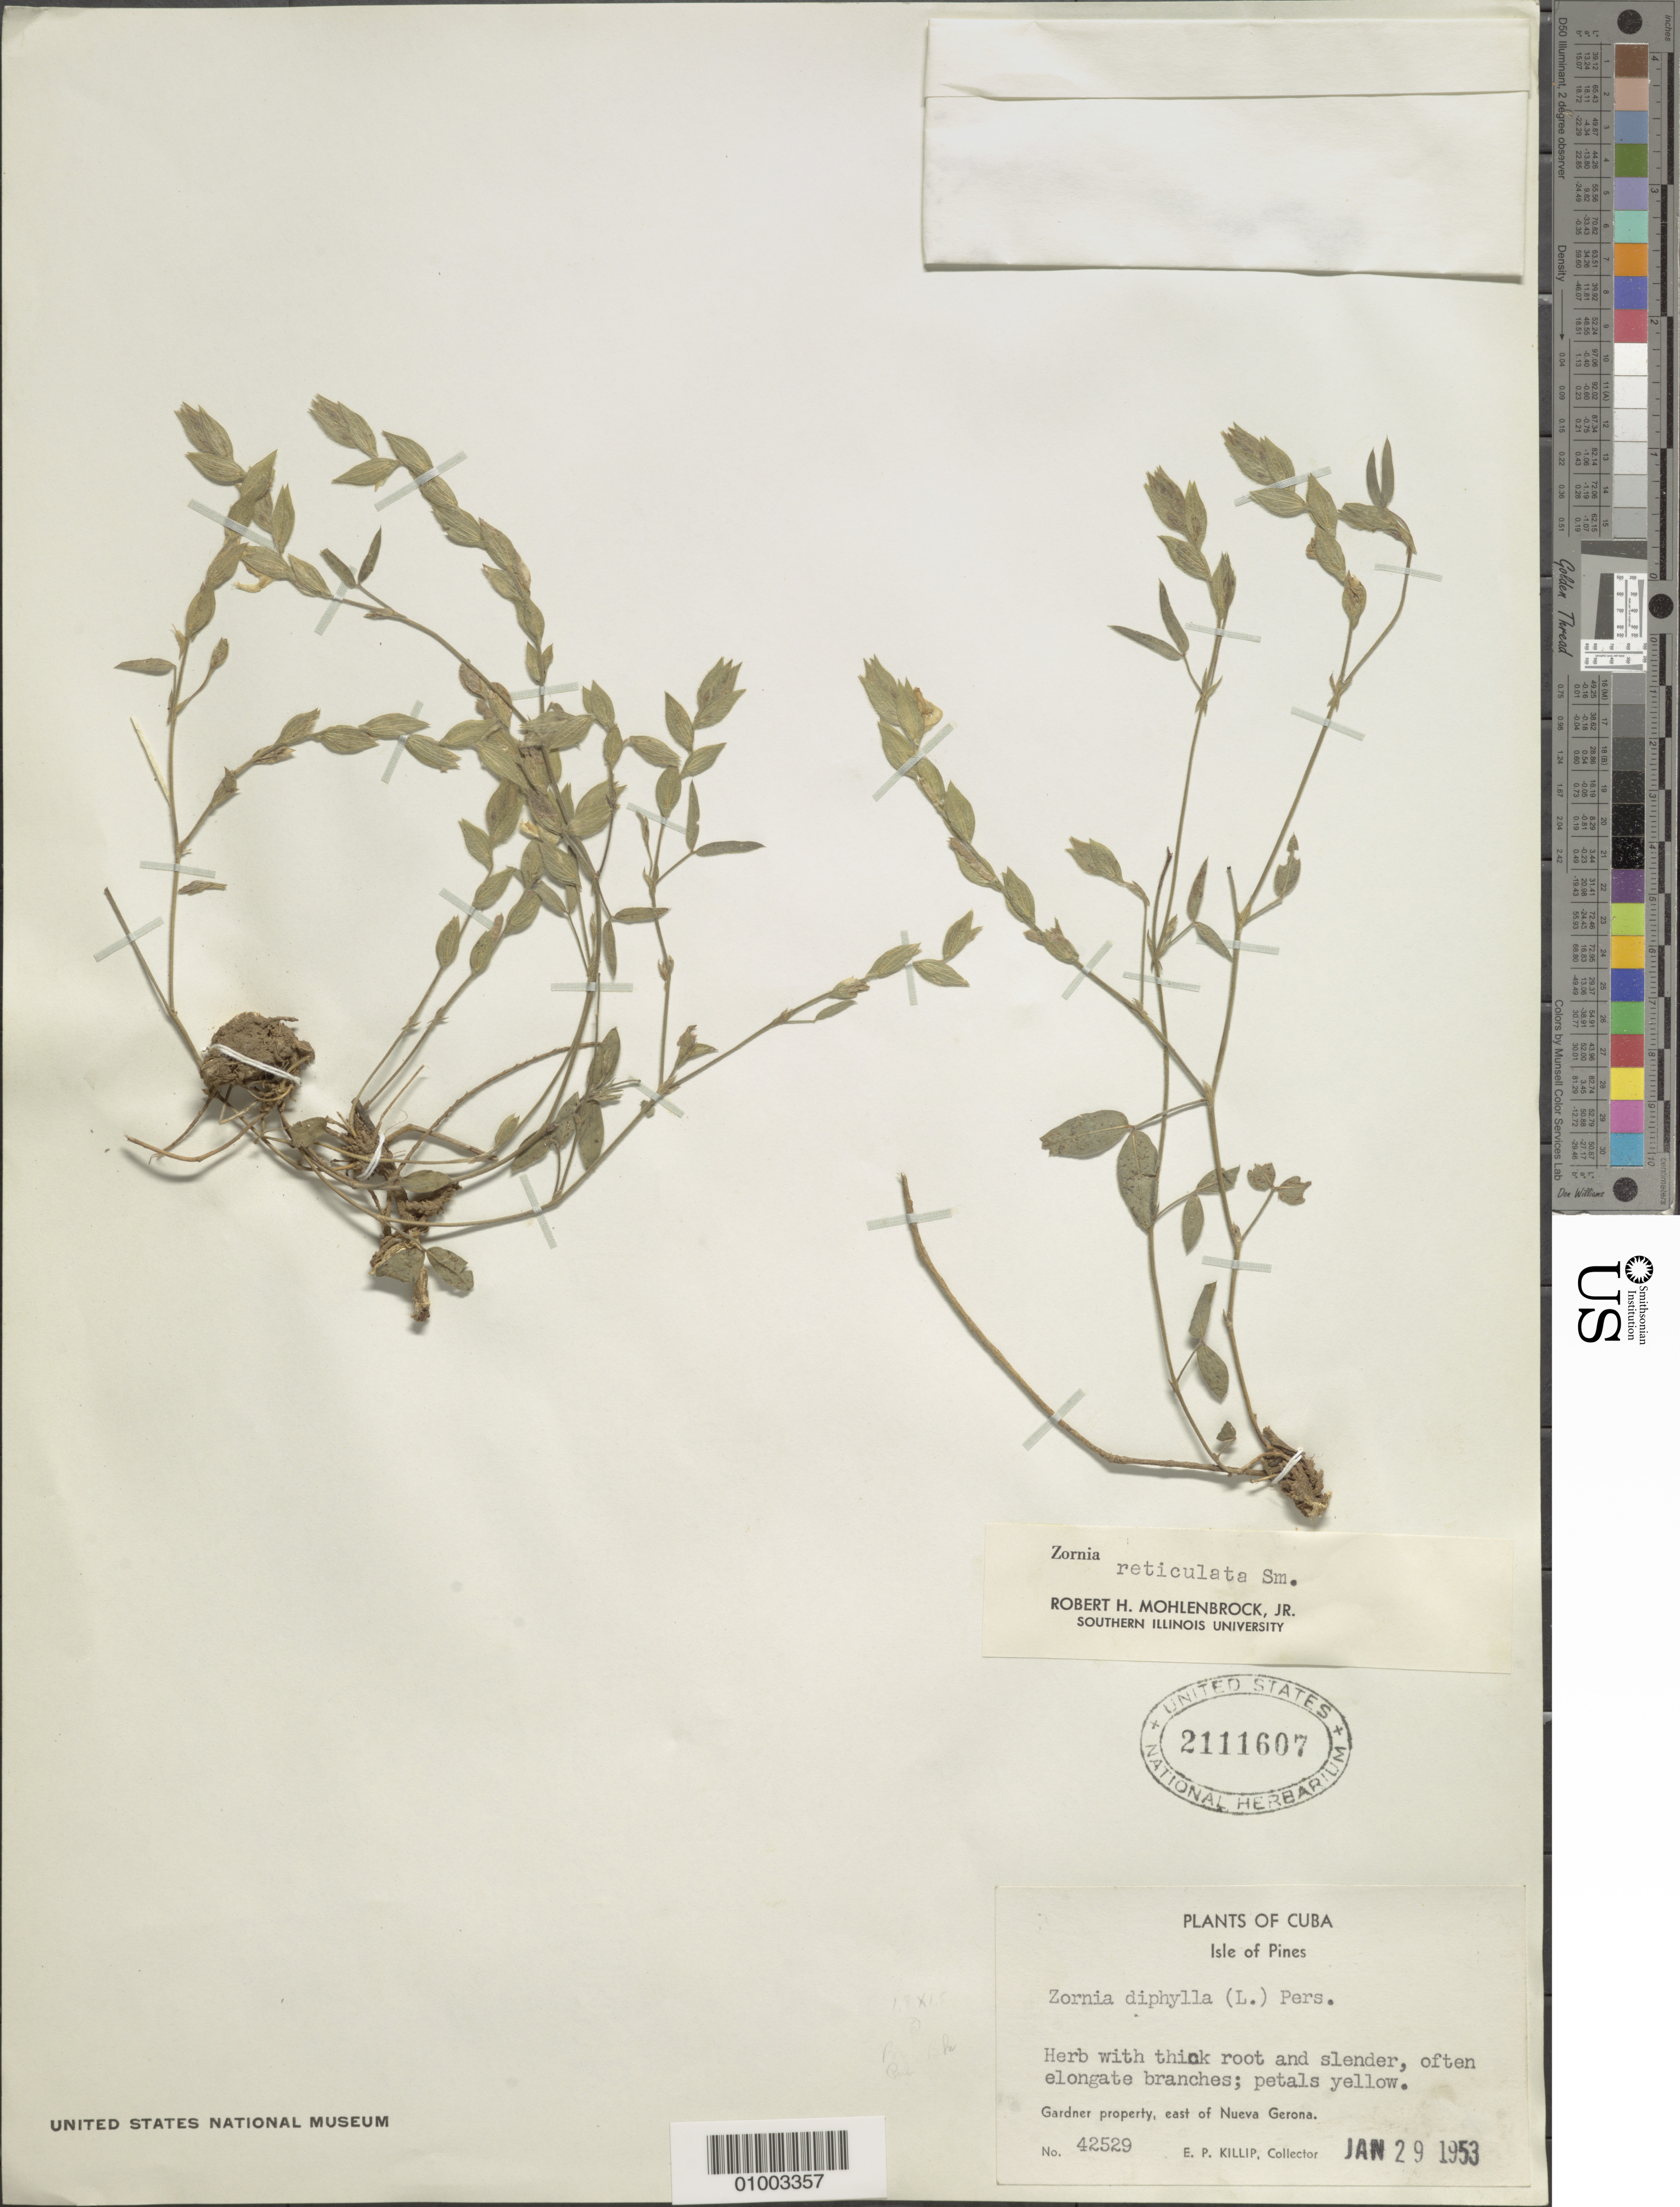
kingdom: Plantae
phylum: Tracheophyta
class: Magnoliopsida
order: Fabales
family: Fabaceae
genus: Zornia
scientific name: Zornia reticulata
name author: Sm.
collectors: E. P. Killip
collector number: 42529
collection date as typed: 29 Jan 1953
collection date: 1953-01-29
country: Cuba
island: Isla de la Juventud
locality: Gardner Property, east of Nueva Gerona, Isle of Pines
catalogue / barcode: US 2111607